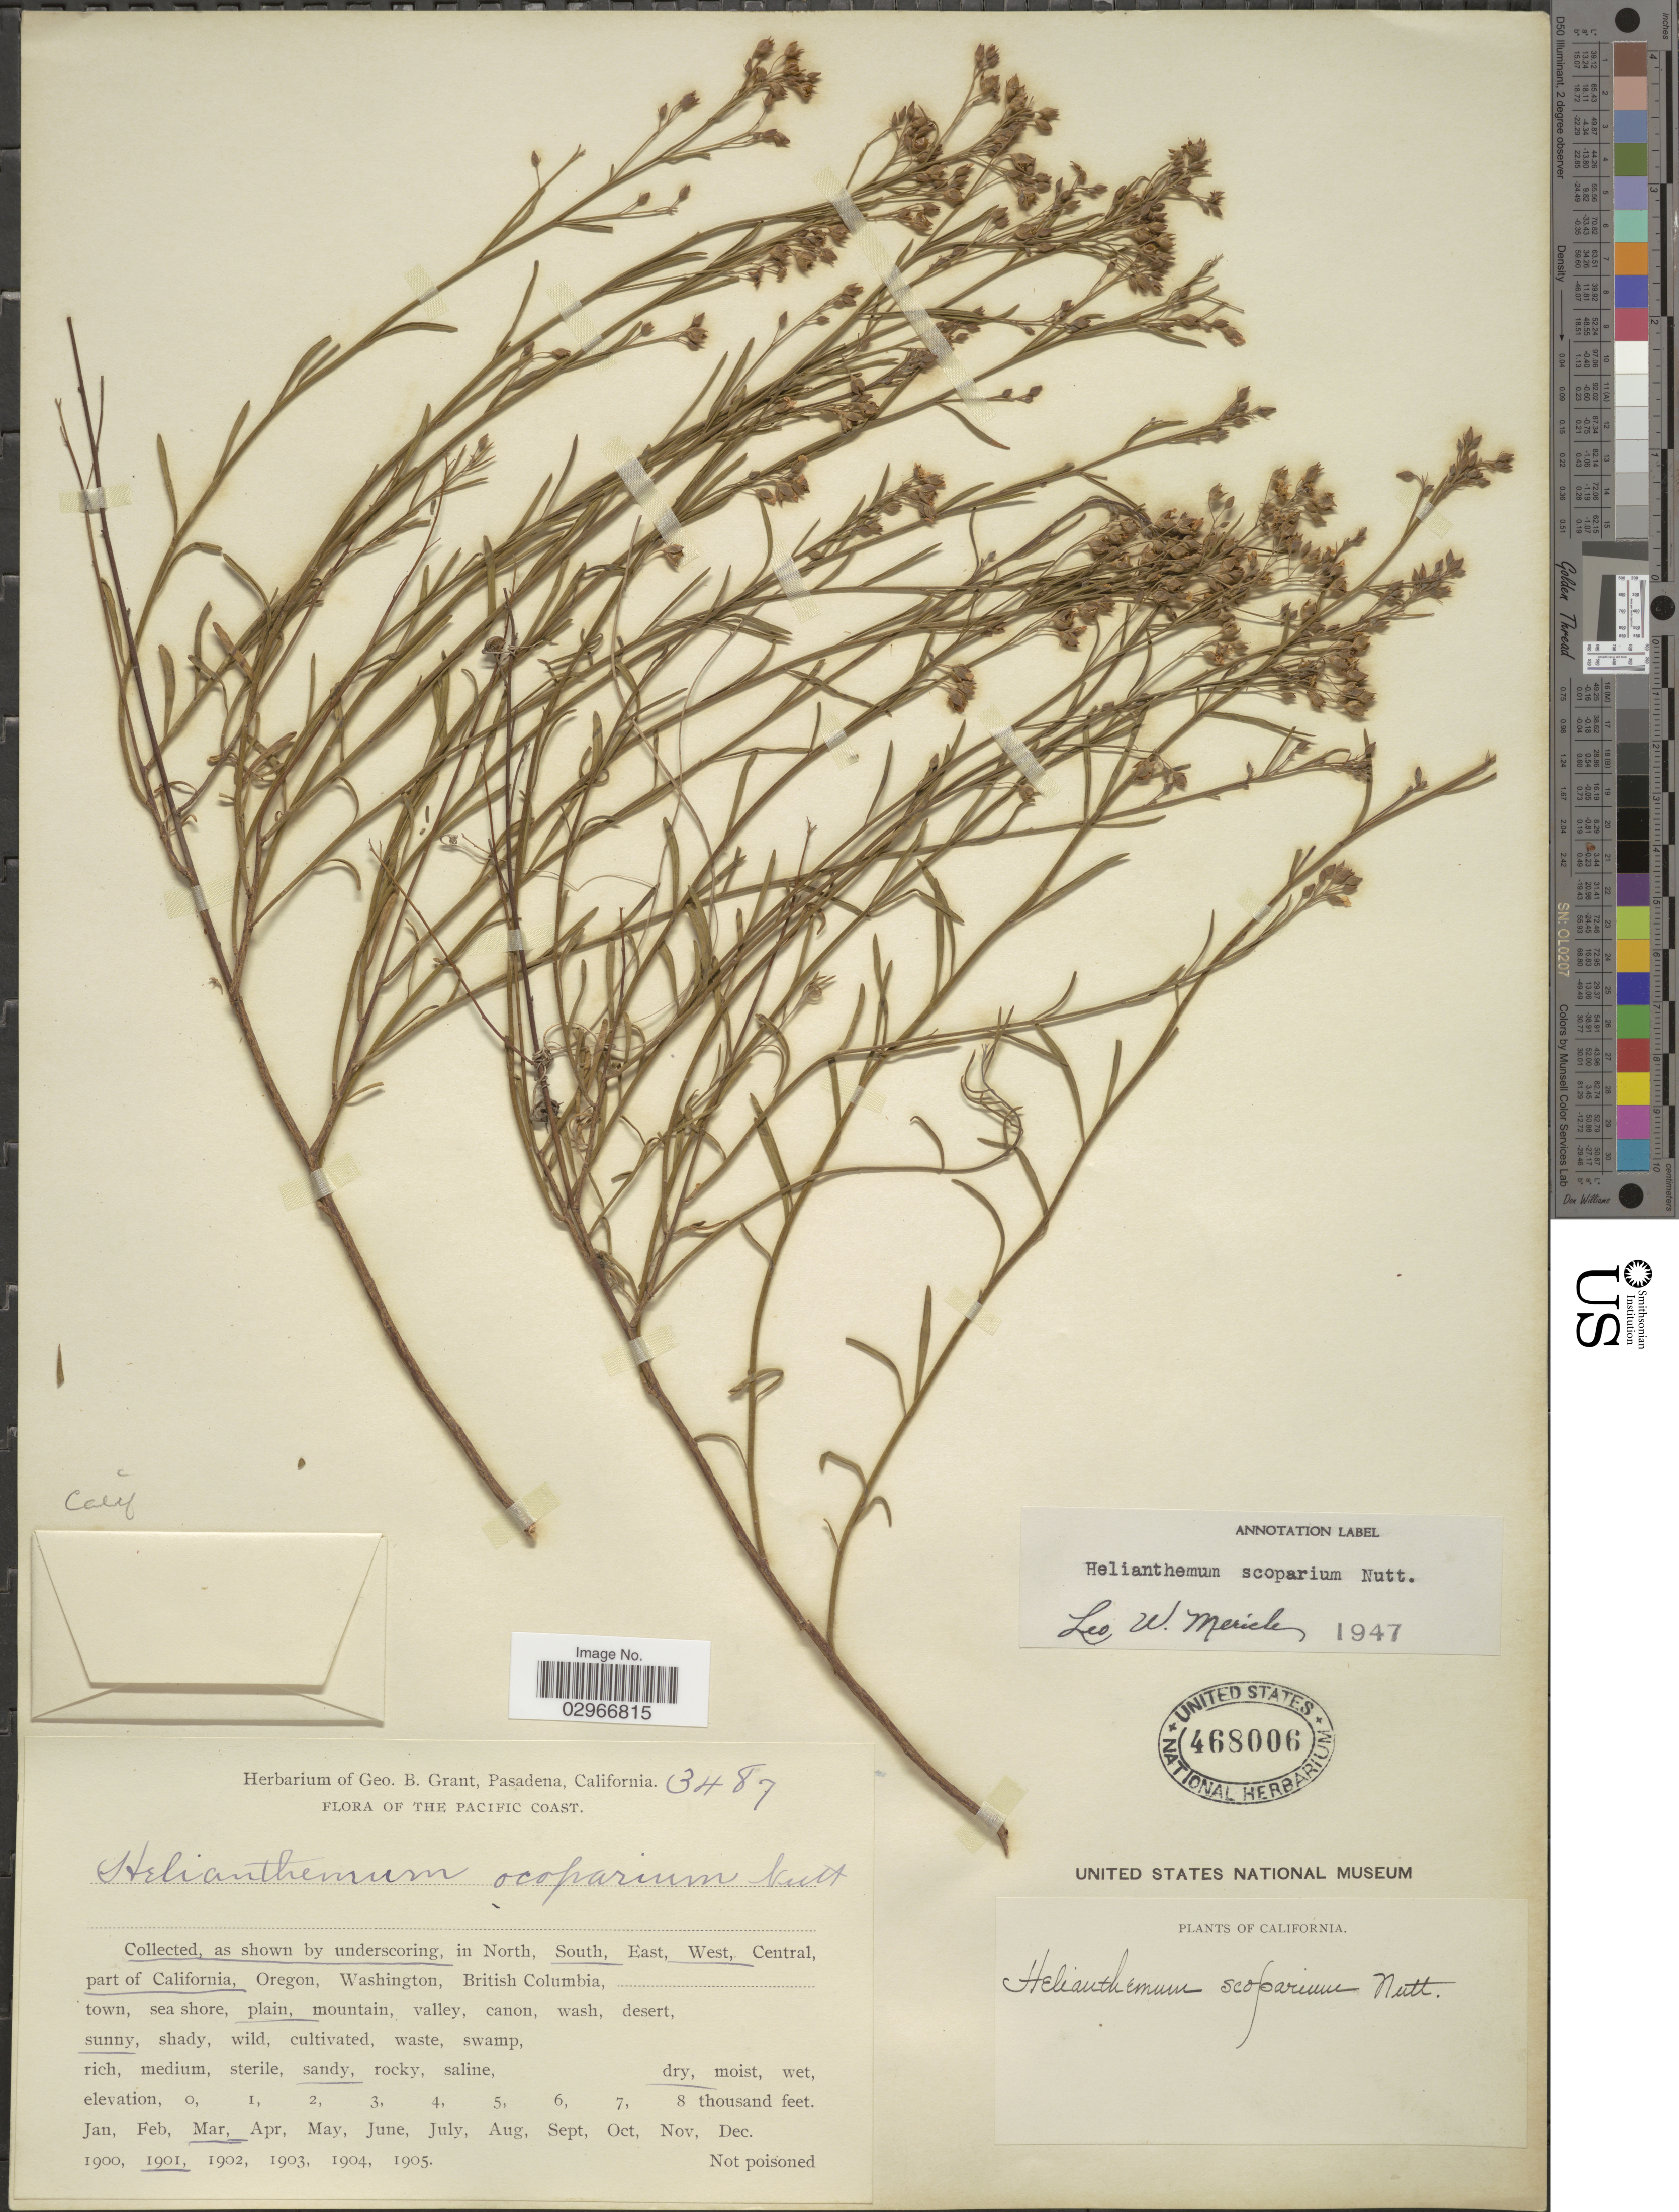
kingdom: Plantae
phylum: Tracheophyta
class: Magnoliopsida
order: Malvales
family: Cistaceae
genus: Helianthemum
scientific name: Helianthemum scoparium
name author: Nutt. ex Torr. & A. Gray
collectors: ex herb. Geo. B. Grant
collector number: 3487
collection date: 1901-03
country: United States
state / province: California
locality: Collected, as shown by underscoring, in South, West part of California.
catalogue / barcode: US 468006